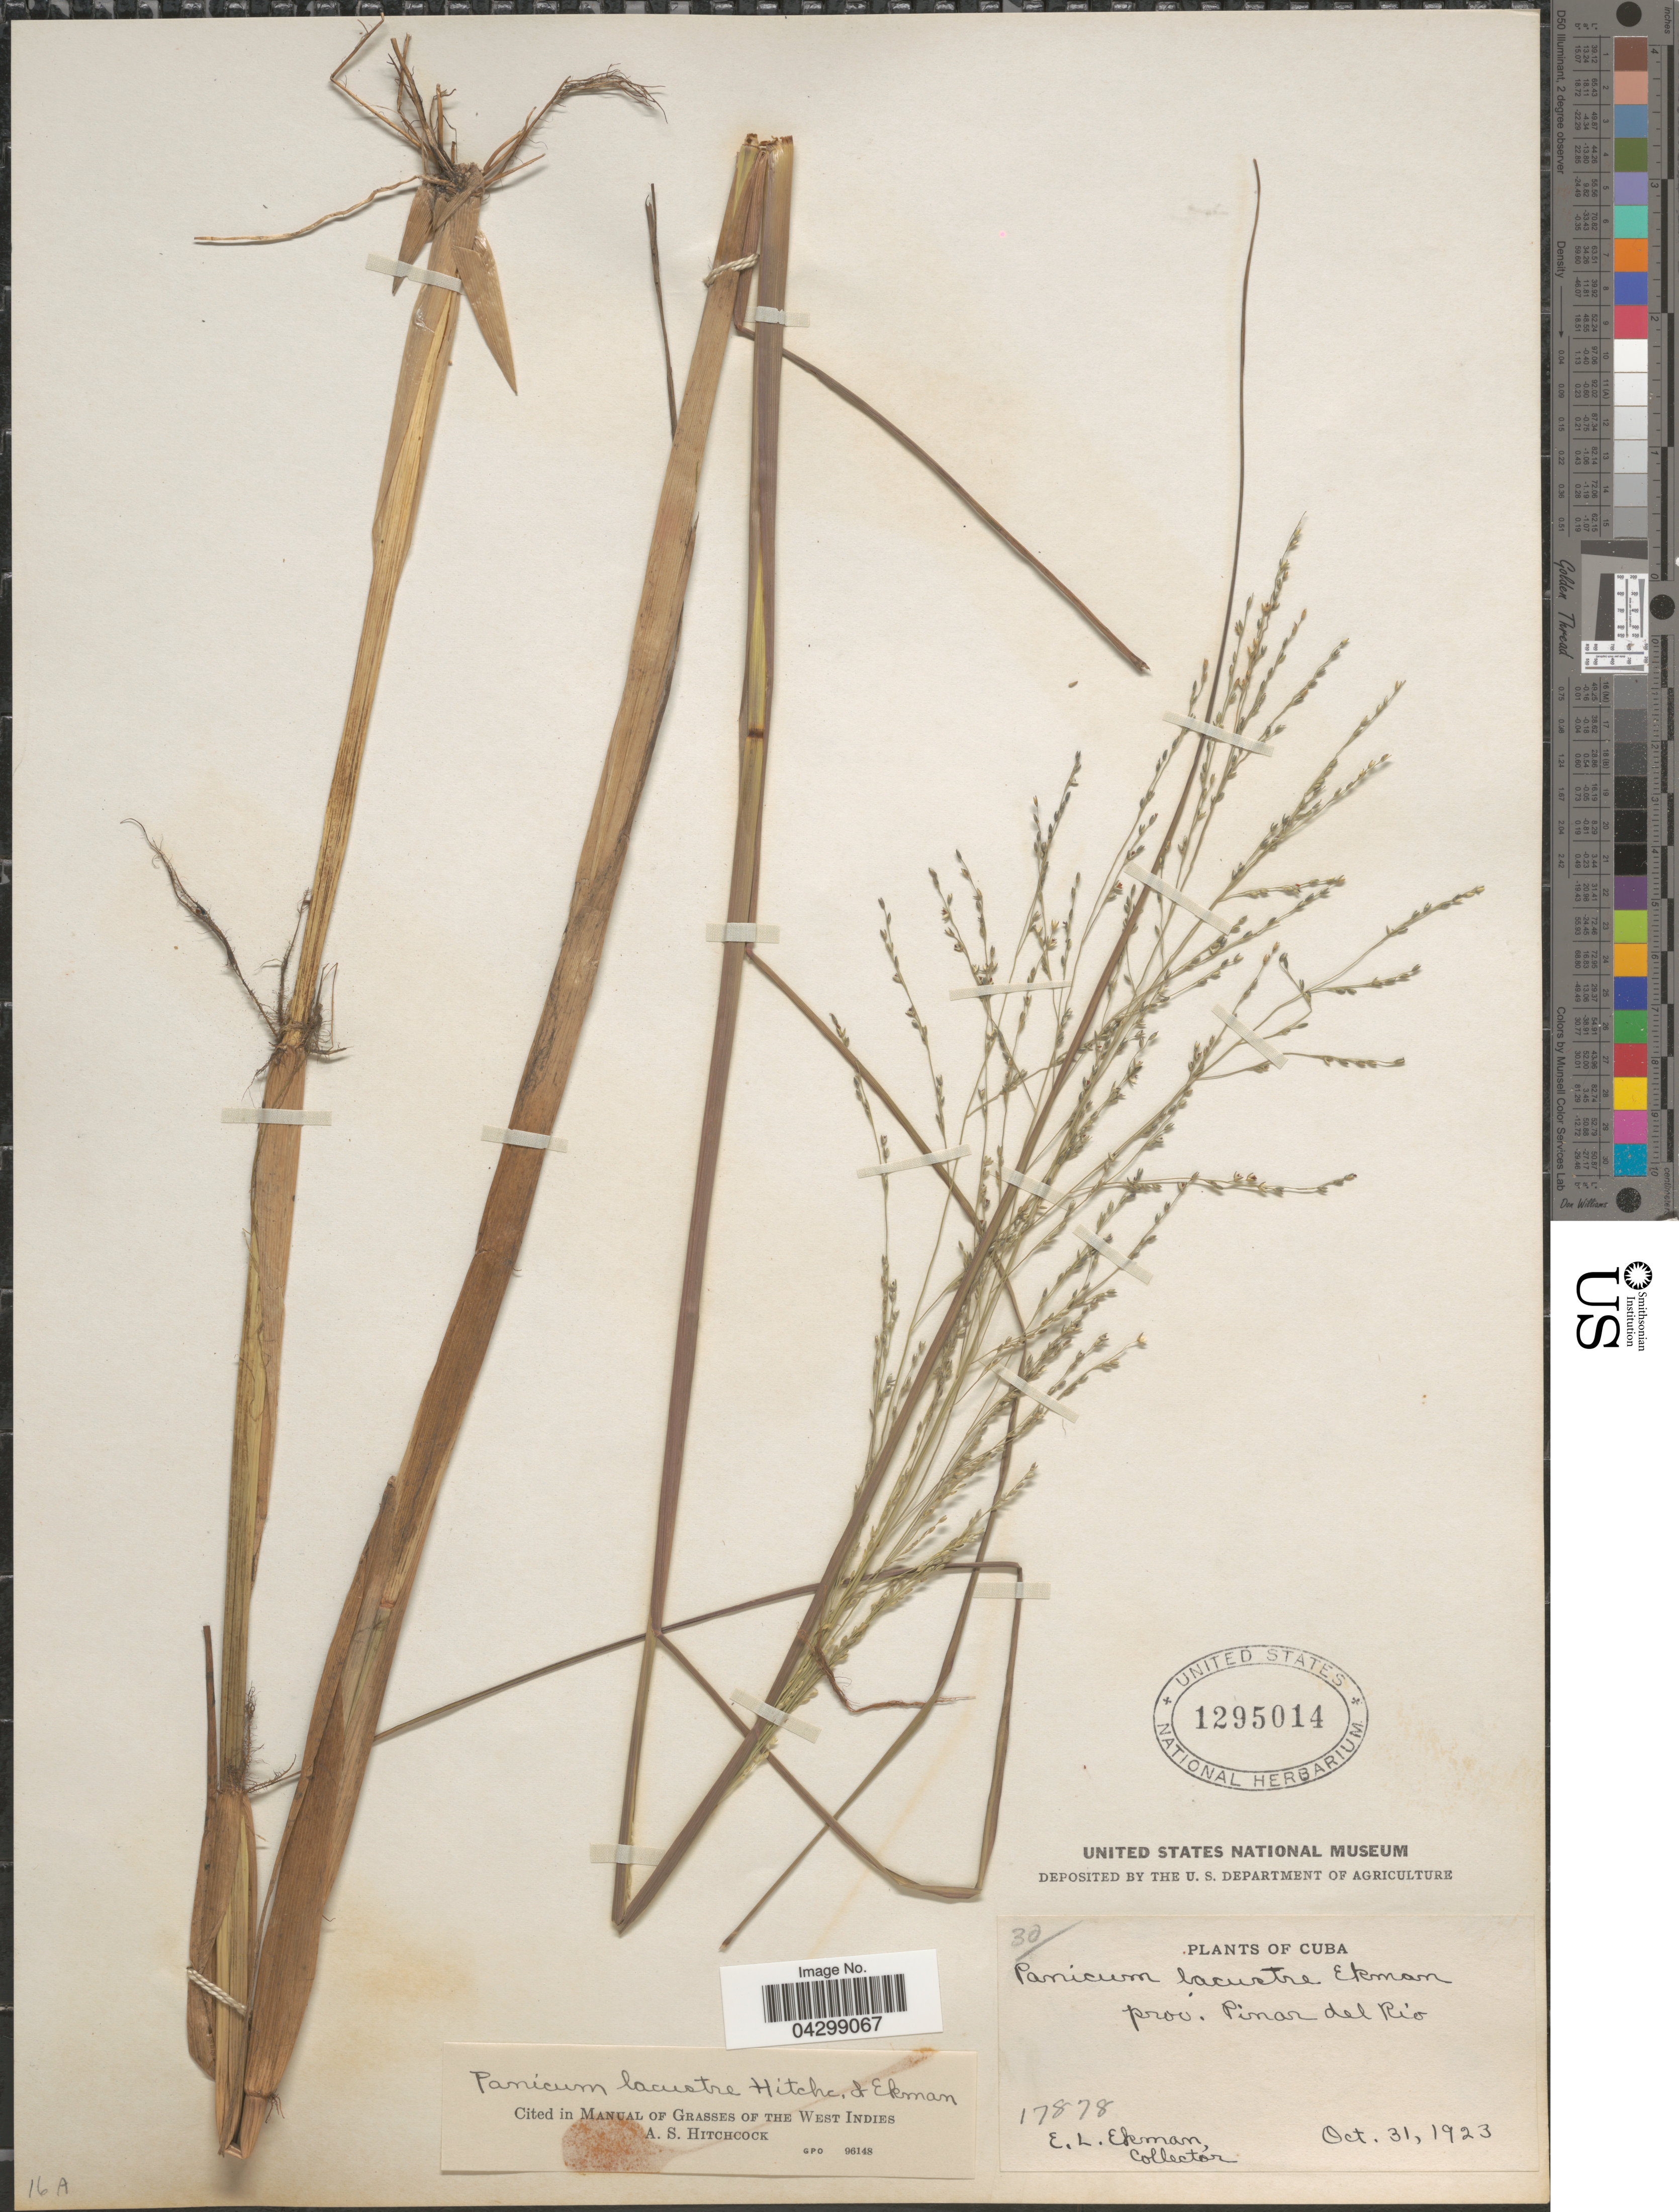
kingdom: Plantae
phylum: Tracheophyta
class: Liliopsida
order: Poales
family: Poaceae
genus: Panicum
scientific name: Panicum lacustre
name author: Hitchc. & Ekman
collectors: E. L. Ekman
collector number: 17878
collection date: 1923-10-31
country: Cuba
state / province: Pinar del Río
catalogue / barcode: US 1295014